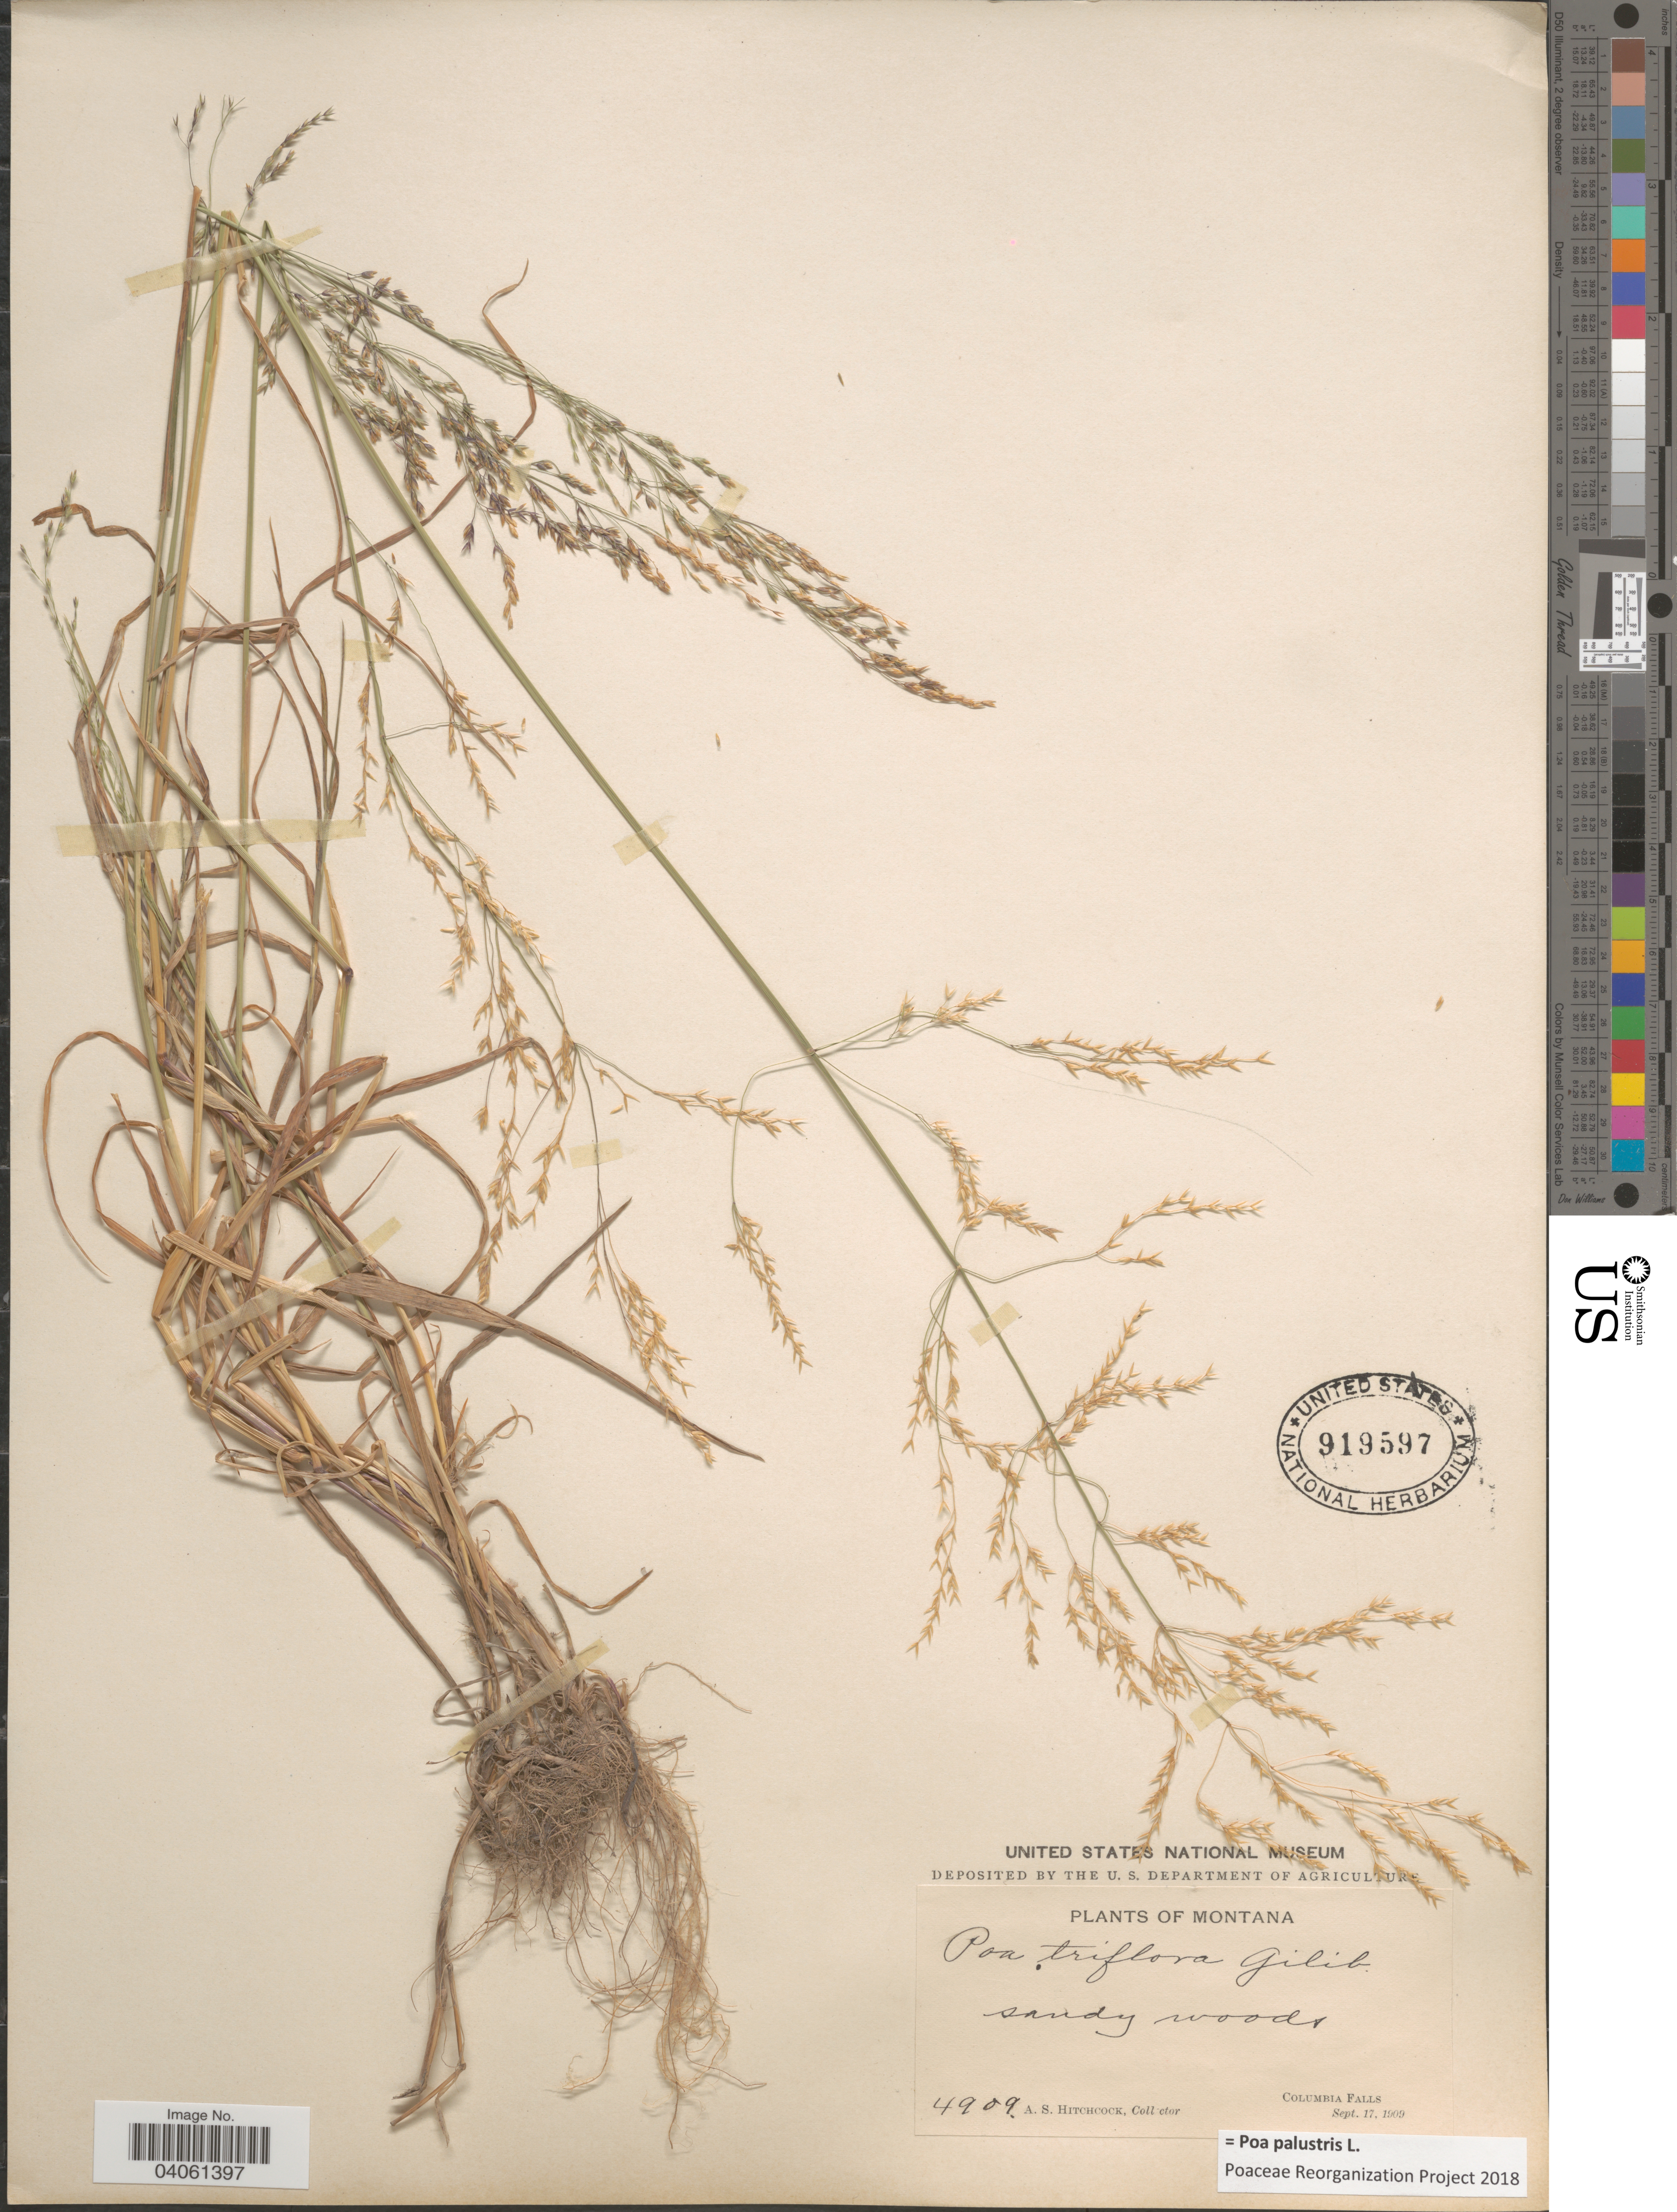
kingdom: Plantae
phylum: Tracheophyta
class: Liliopsida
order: Poales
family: Poaceae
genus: Poa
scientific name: Poa palustris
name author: L.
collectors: A. S. Hitchcock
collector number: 4909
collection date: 1909-09-17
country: United States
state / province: Montana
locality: Columbia Falls.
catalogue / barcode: US 919597